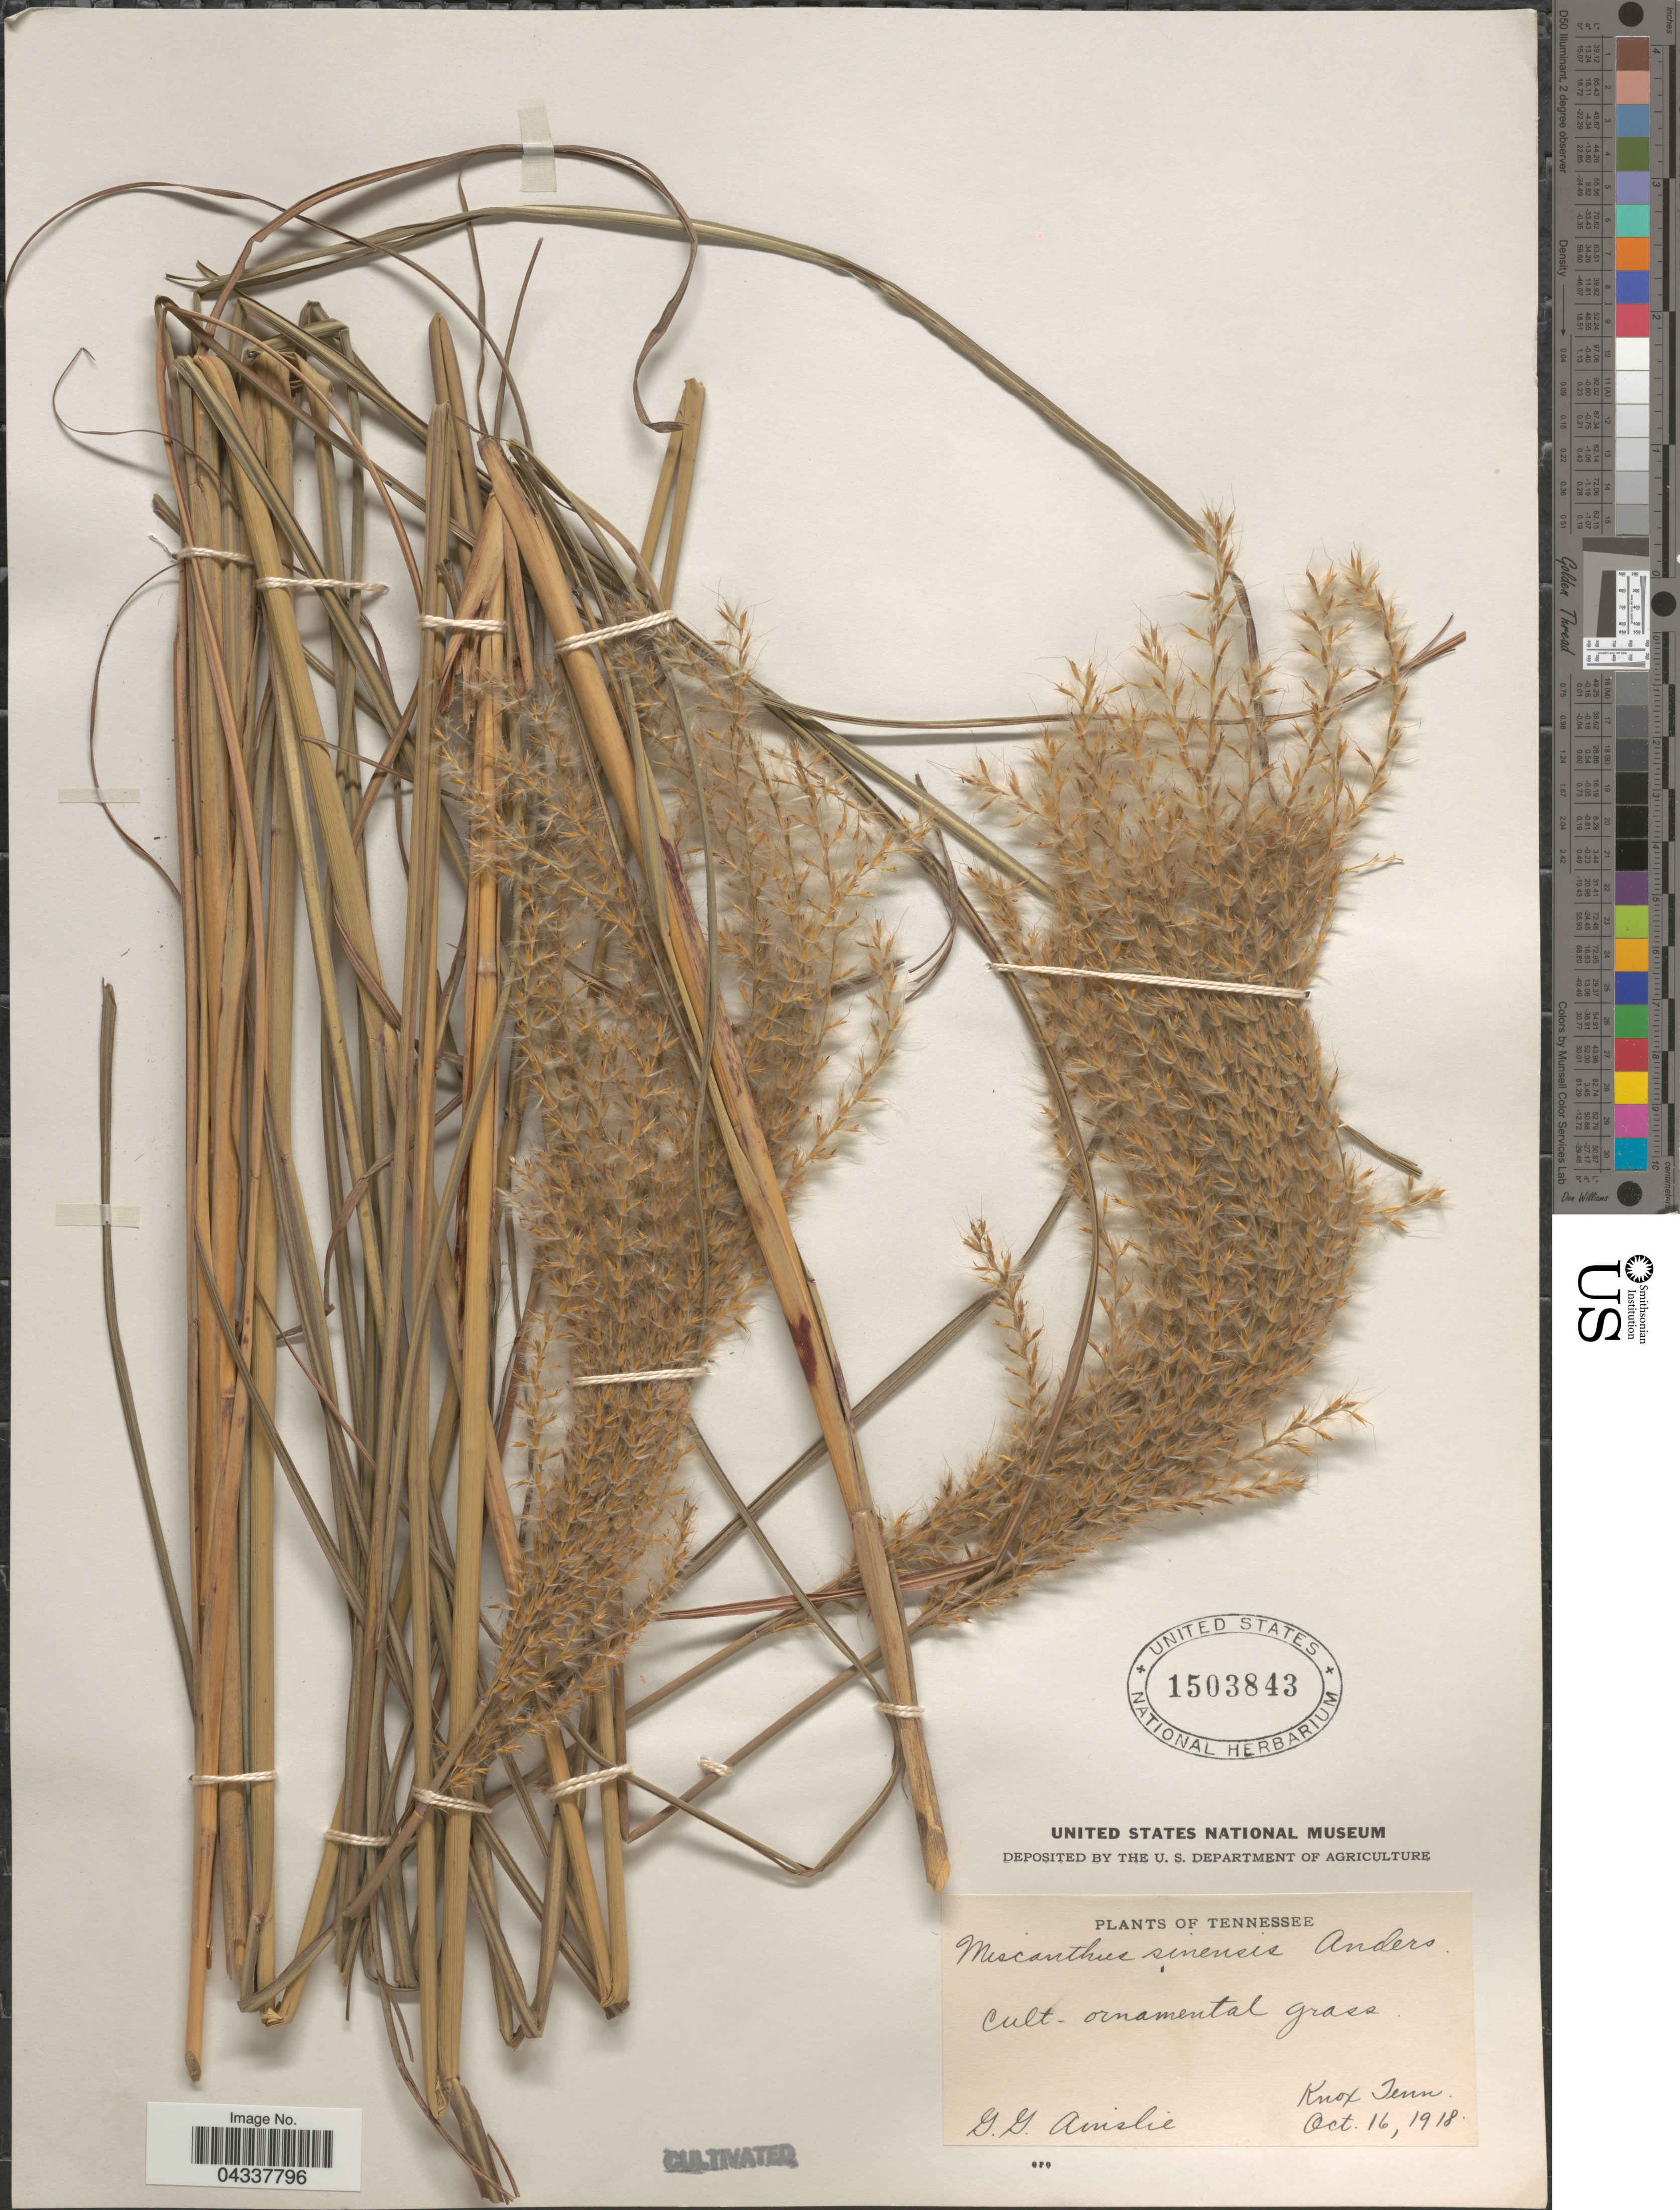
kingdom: Plantae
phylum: Tracheophyta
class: Liliopsida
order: Poales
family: Poaceae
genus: Miscanthus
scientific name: Miscanthus sinensis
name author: Andersson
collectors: G. Ainslee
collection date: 1918-10-16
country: United States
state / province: Tennessee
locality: Knox.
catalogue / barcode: US 1503843